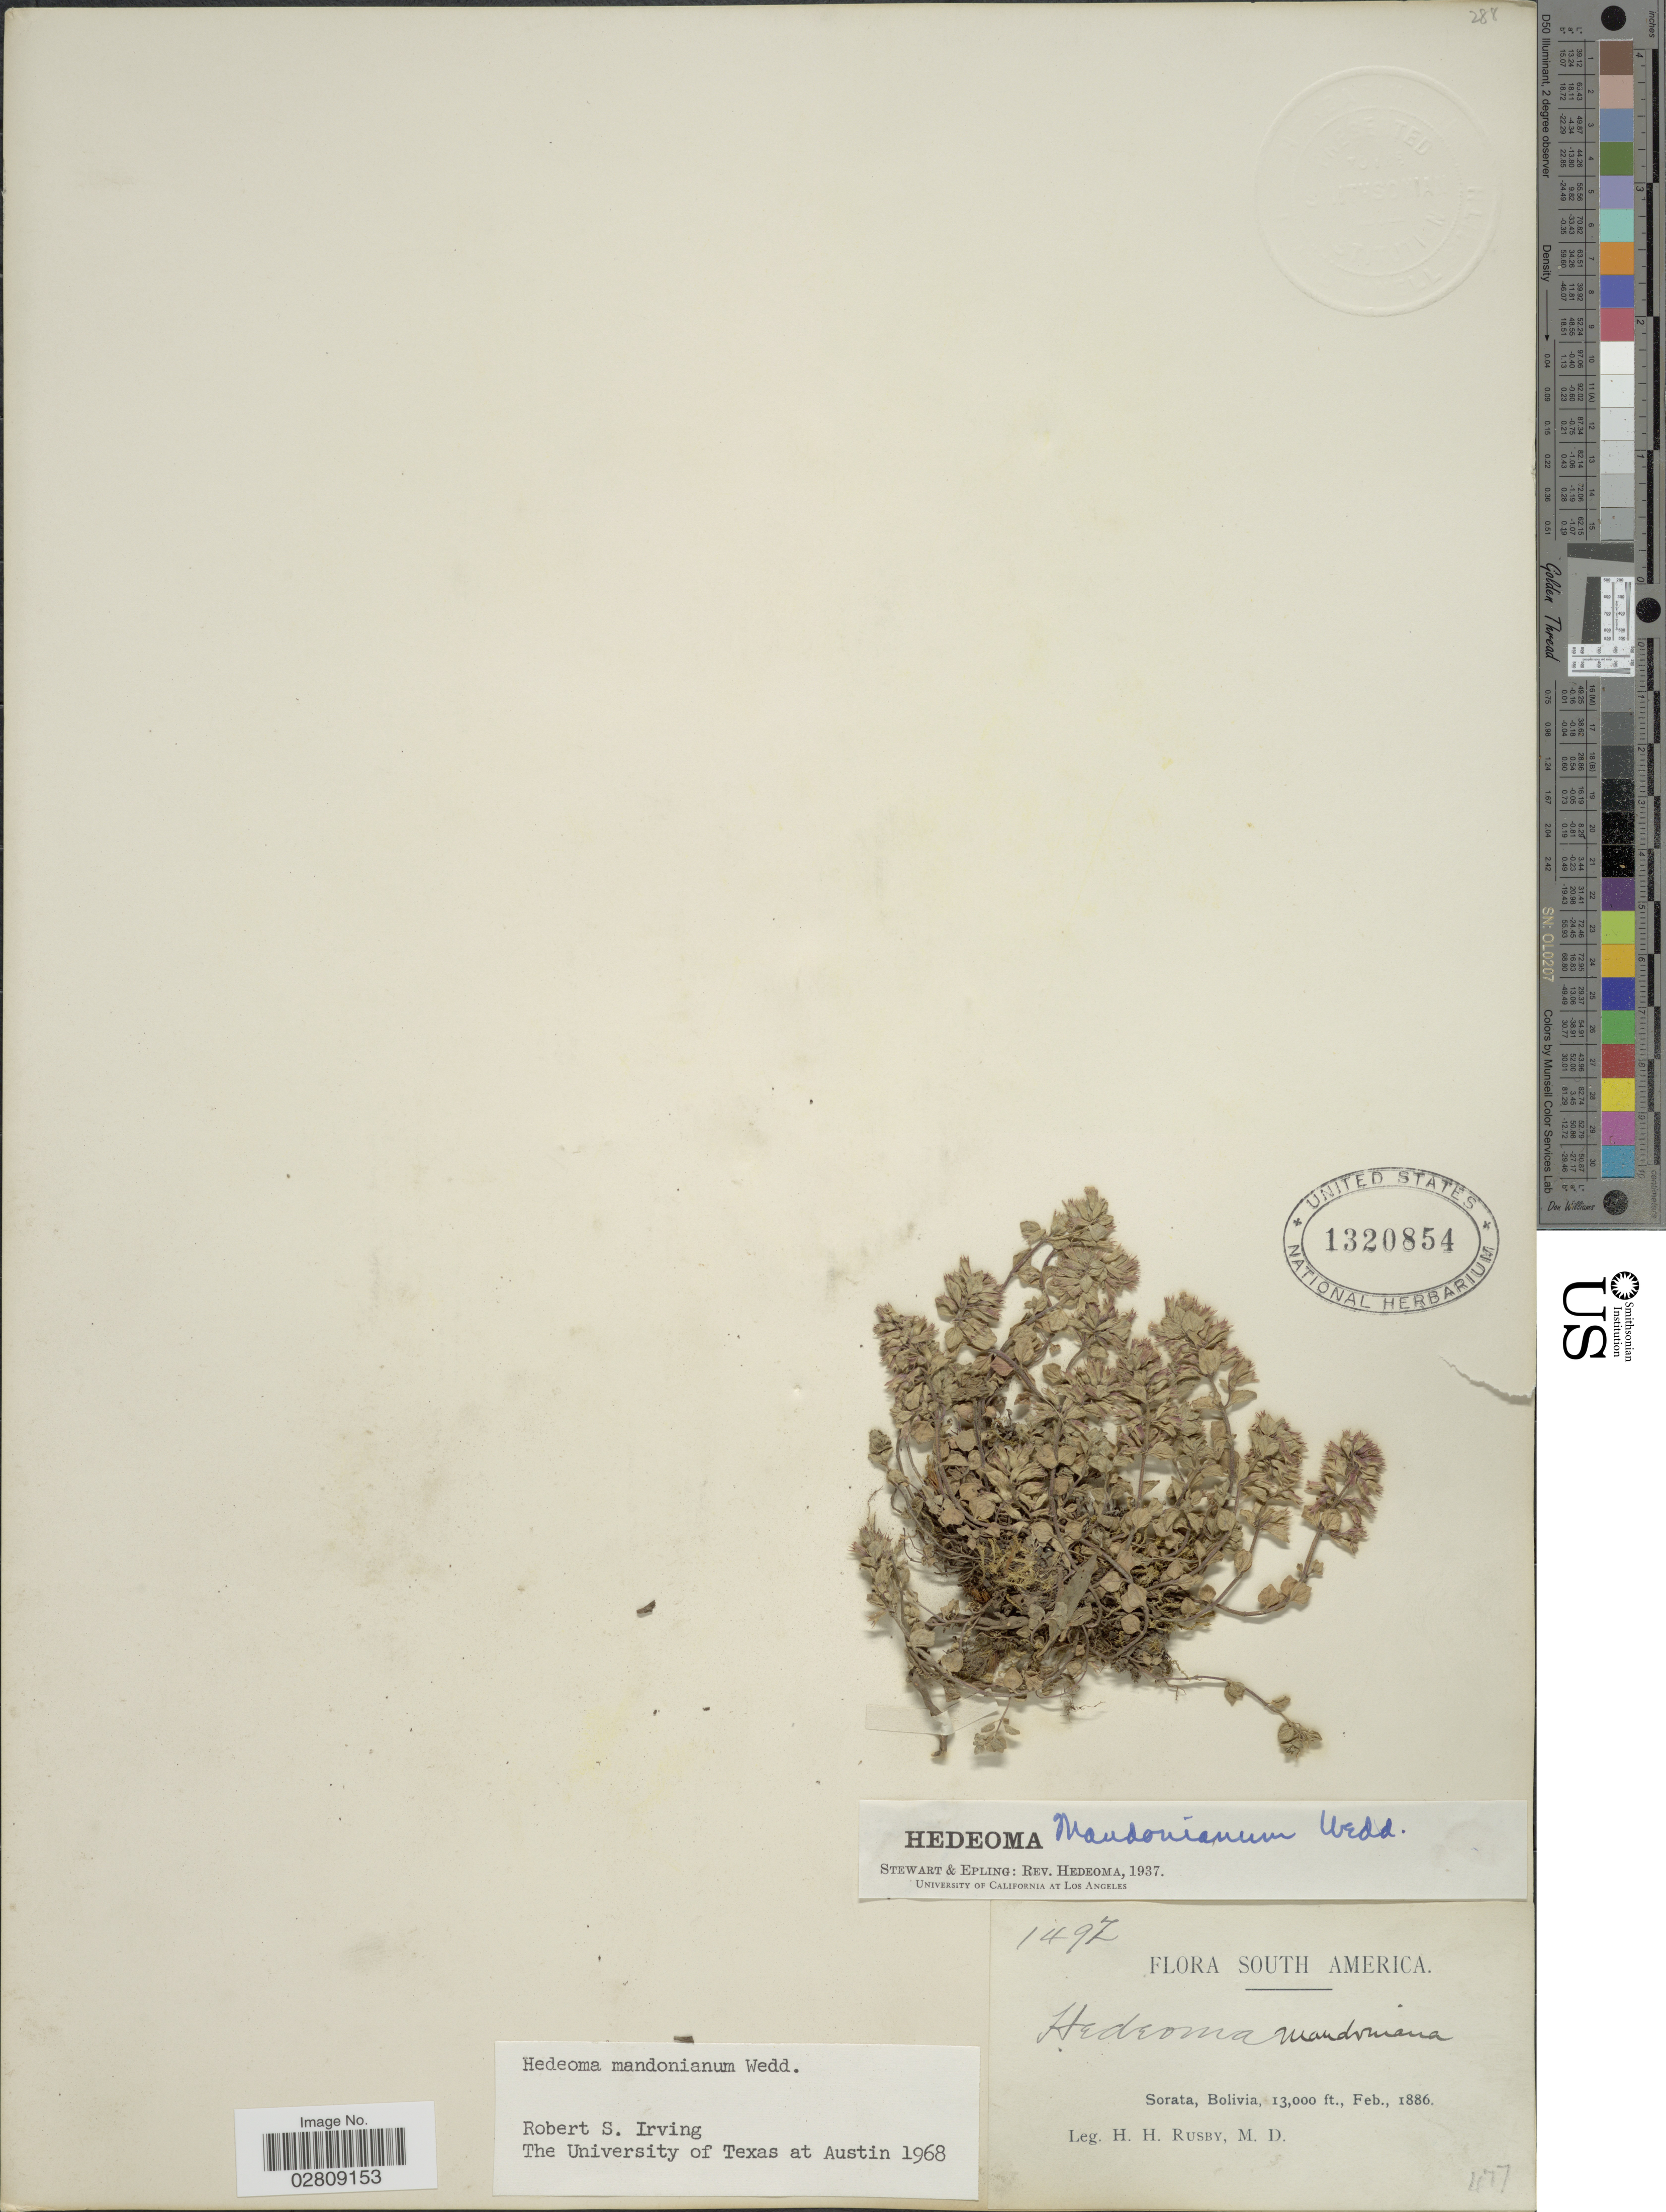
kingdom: Plantae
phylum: Tracheophyta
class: Magnoliopsida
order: Lamiales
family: Lamiaceae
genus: Hedeoma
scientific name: Hedeoma mandoniana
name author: Wedd.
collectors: H. H. Rusby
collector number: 1497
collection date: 1886-02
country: Bolivia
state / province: La Páz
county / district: Larecaja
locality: Sorata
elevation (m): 3962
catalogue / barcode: US 1320854